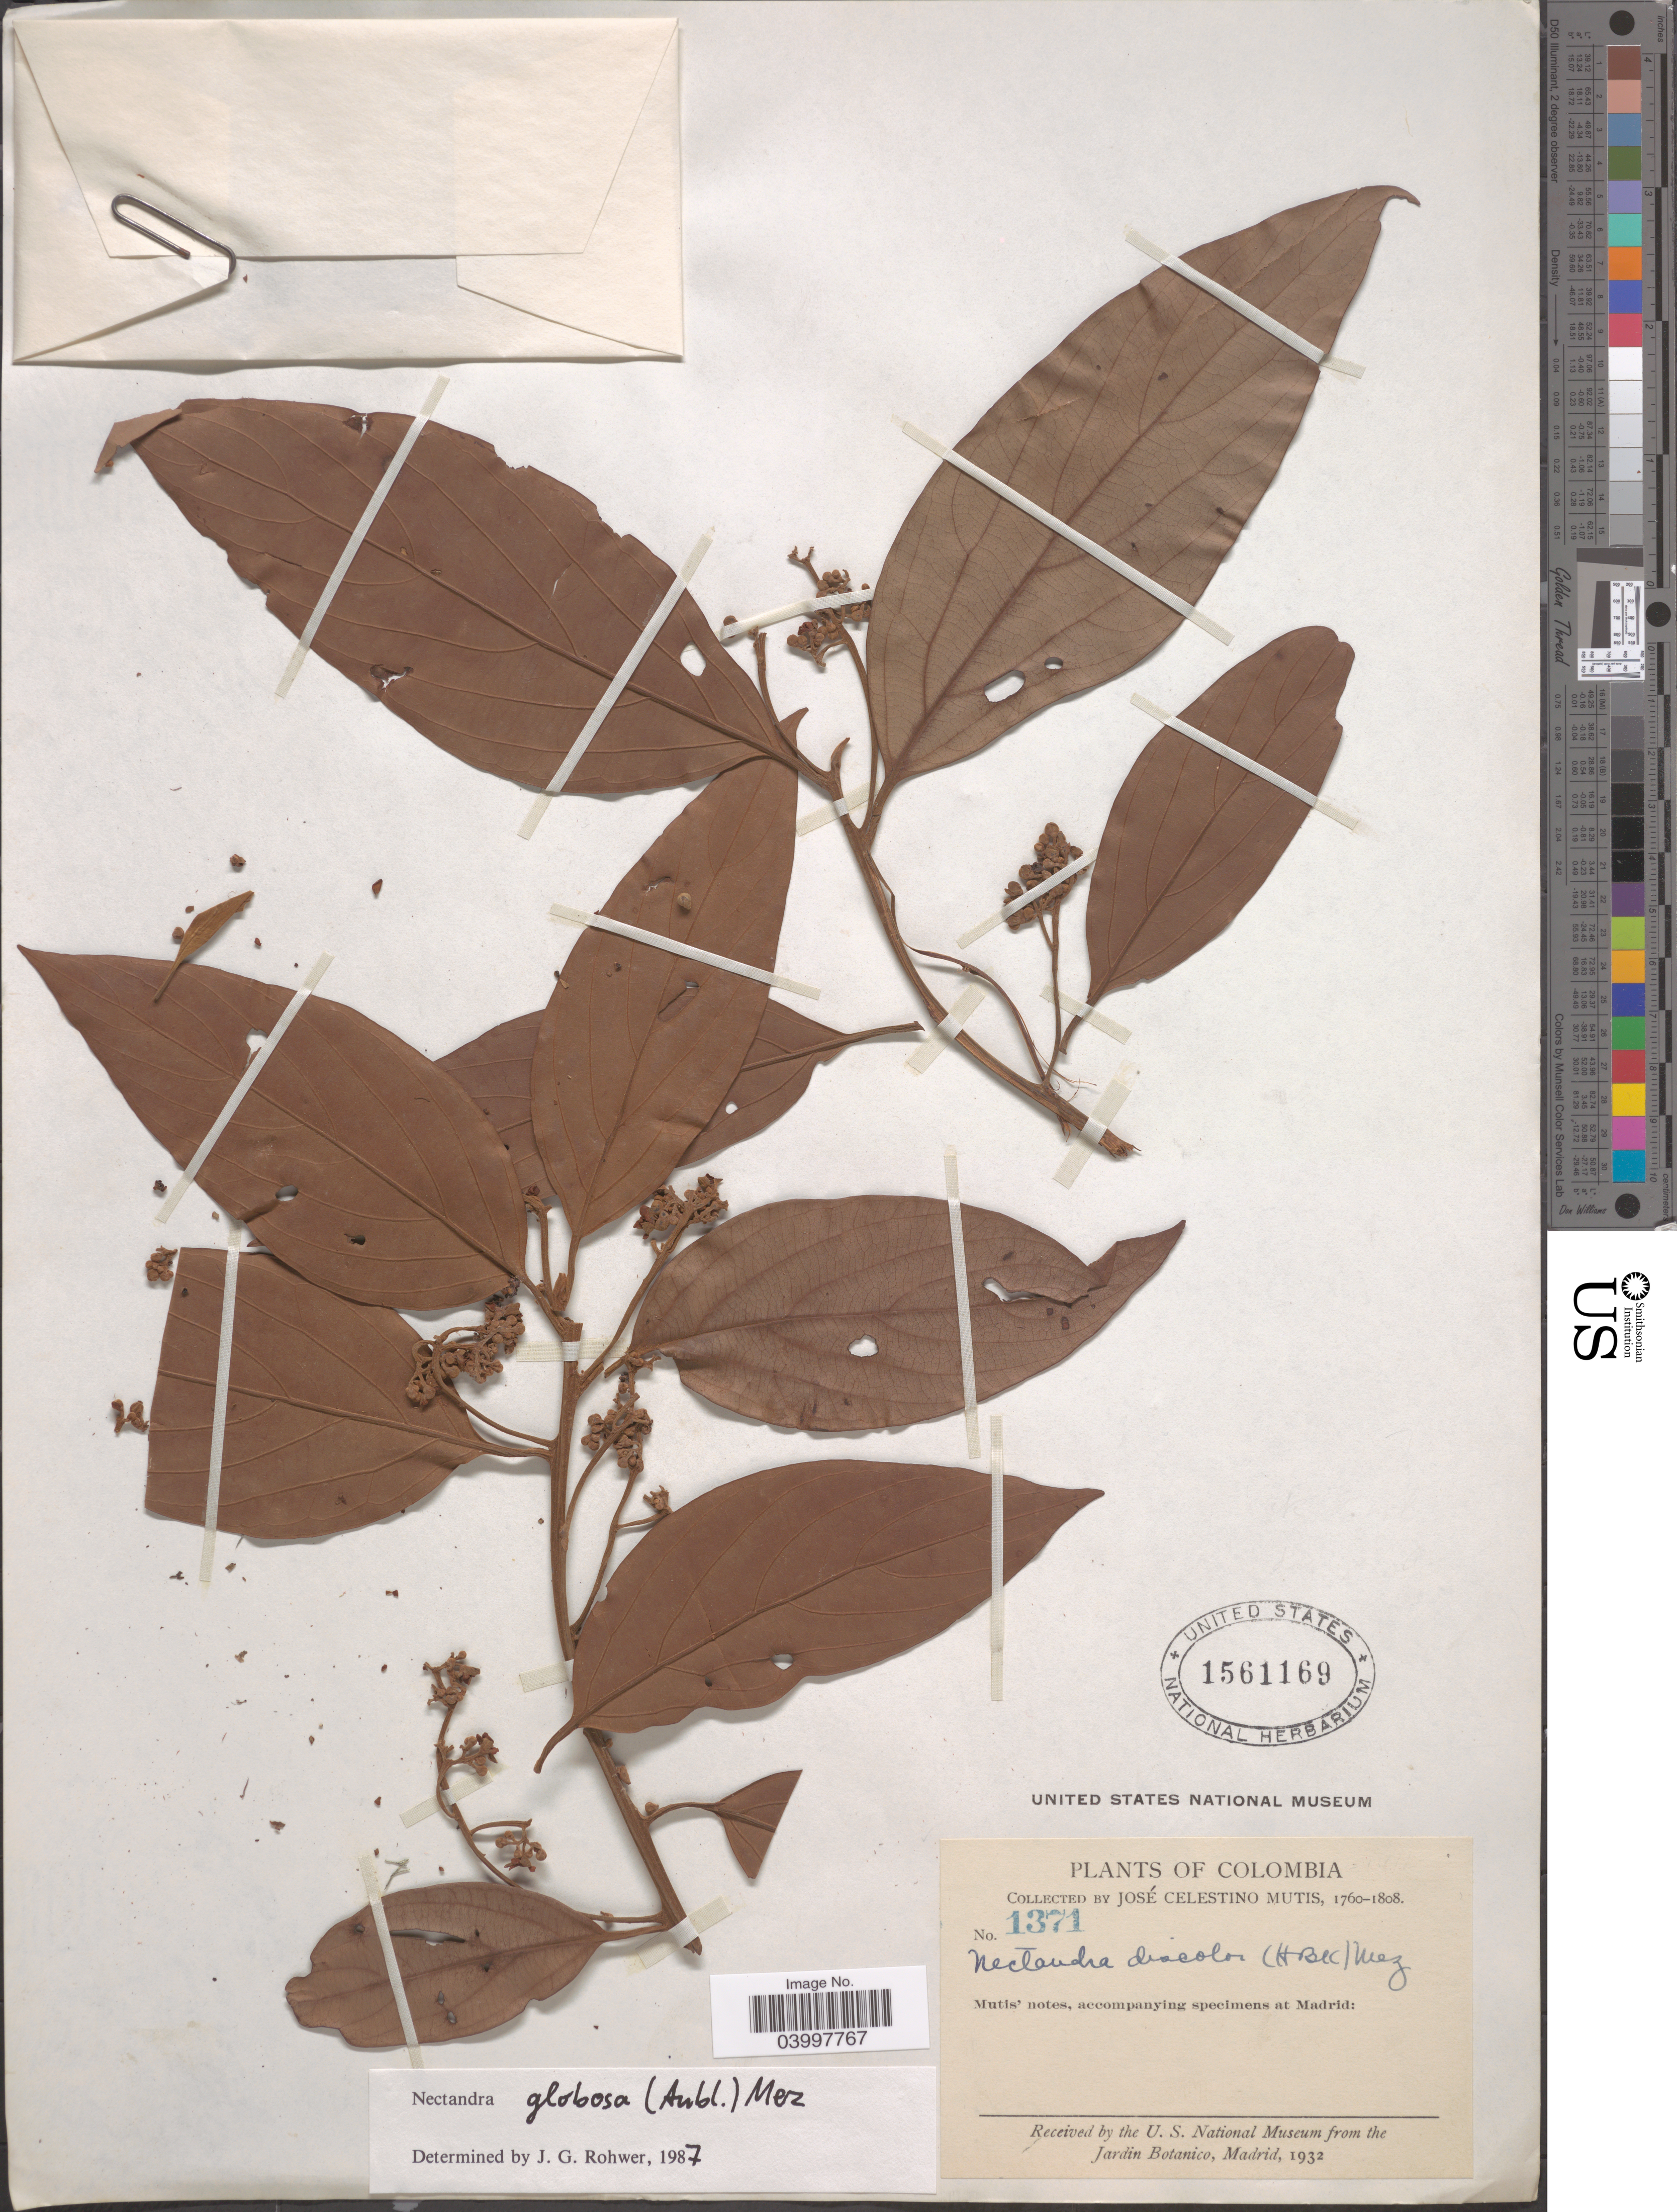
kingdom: Plantae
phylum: Tracheophyta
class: Magnoliopsida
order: Laurales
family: Lauraceae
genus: Nectandra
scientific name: Nectandra globosa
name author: (Aubl.) Mez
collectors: J. C. B. Mutis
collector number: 1371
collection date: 1760/1808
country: Colombia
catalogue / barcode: US 1561169